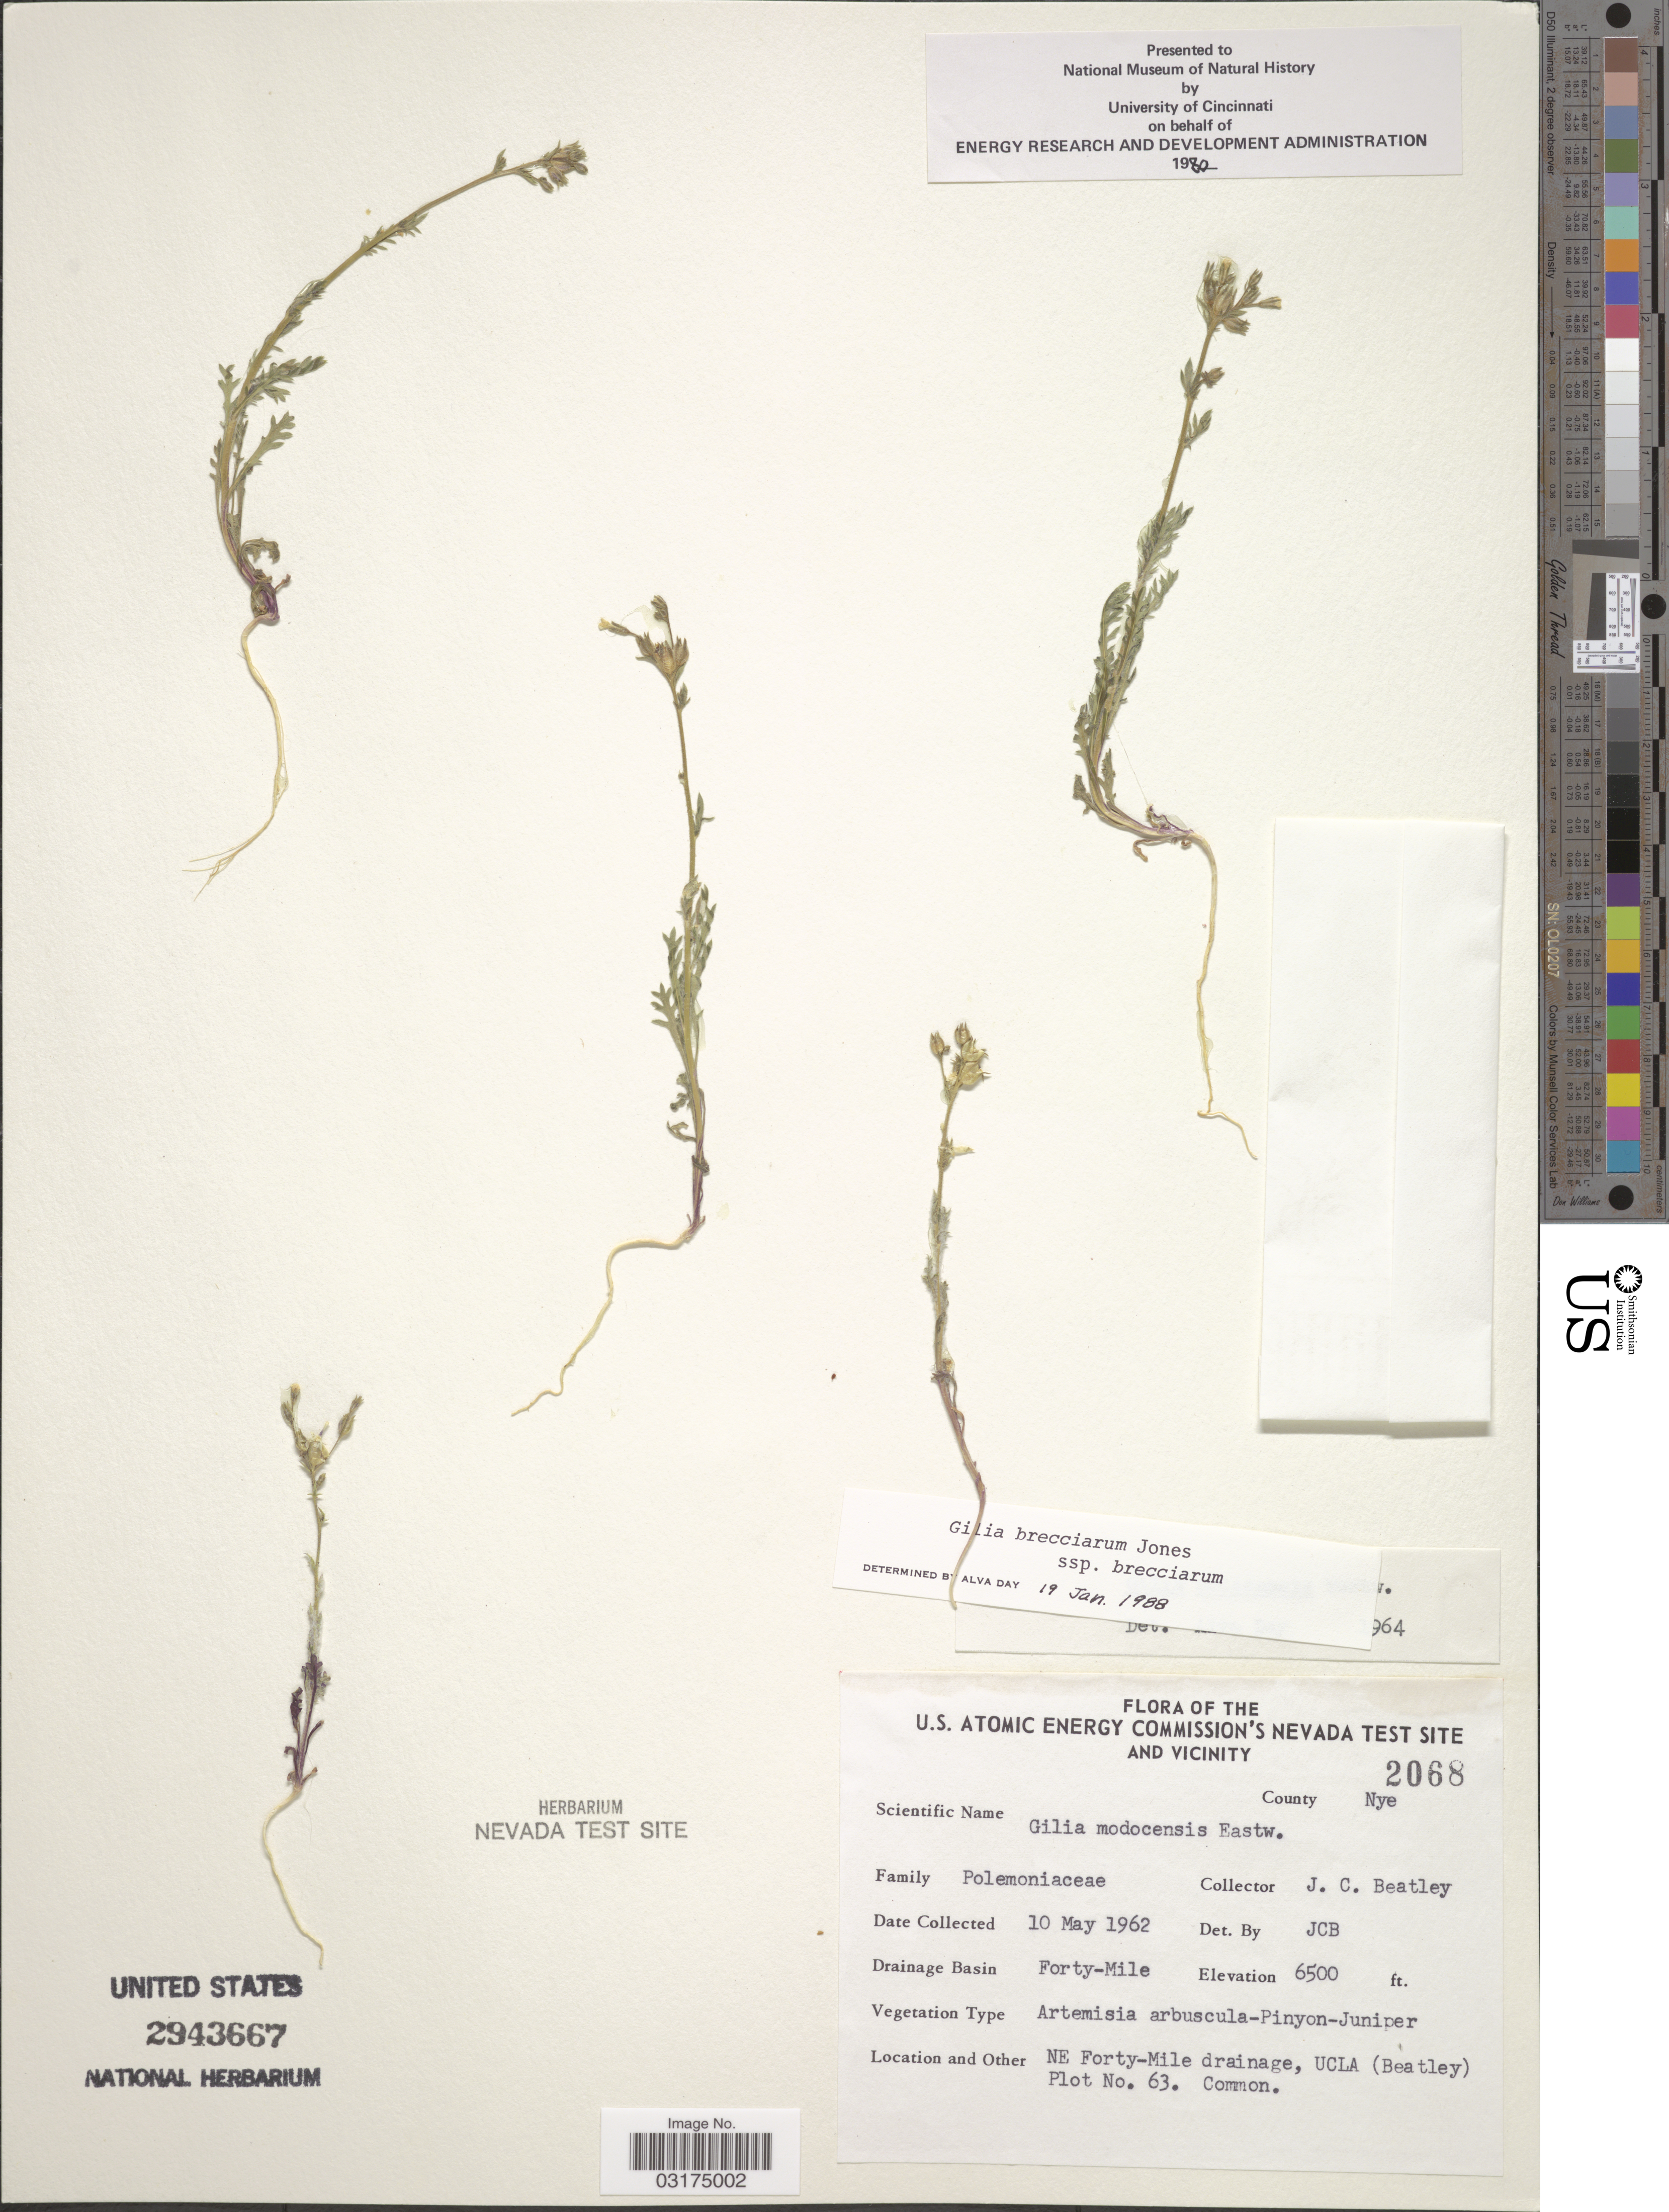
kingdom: Plantae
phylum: Tracheophyta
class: Magnoliopsida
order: Ericales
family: Polemoniaceae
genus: Gilia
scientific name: Gilia brecciarum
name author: M.E. Jones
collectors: J. C. Beatley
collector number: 2068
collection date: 1962-05-10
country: United States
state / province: Nevada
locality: The U. S. Atomic Energy Commission's Nevada Test Site and Vicinity. County Nye. Drainage Basin Forty-Mile. NE Forty-Mile drainage, UCLA (Beatley) Plot No. 63.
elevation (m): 1981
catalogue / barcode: US 2943667